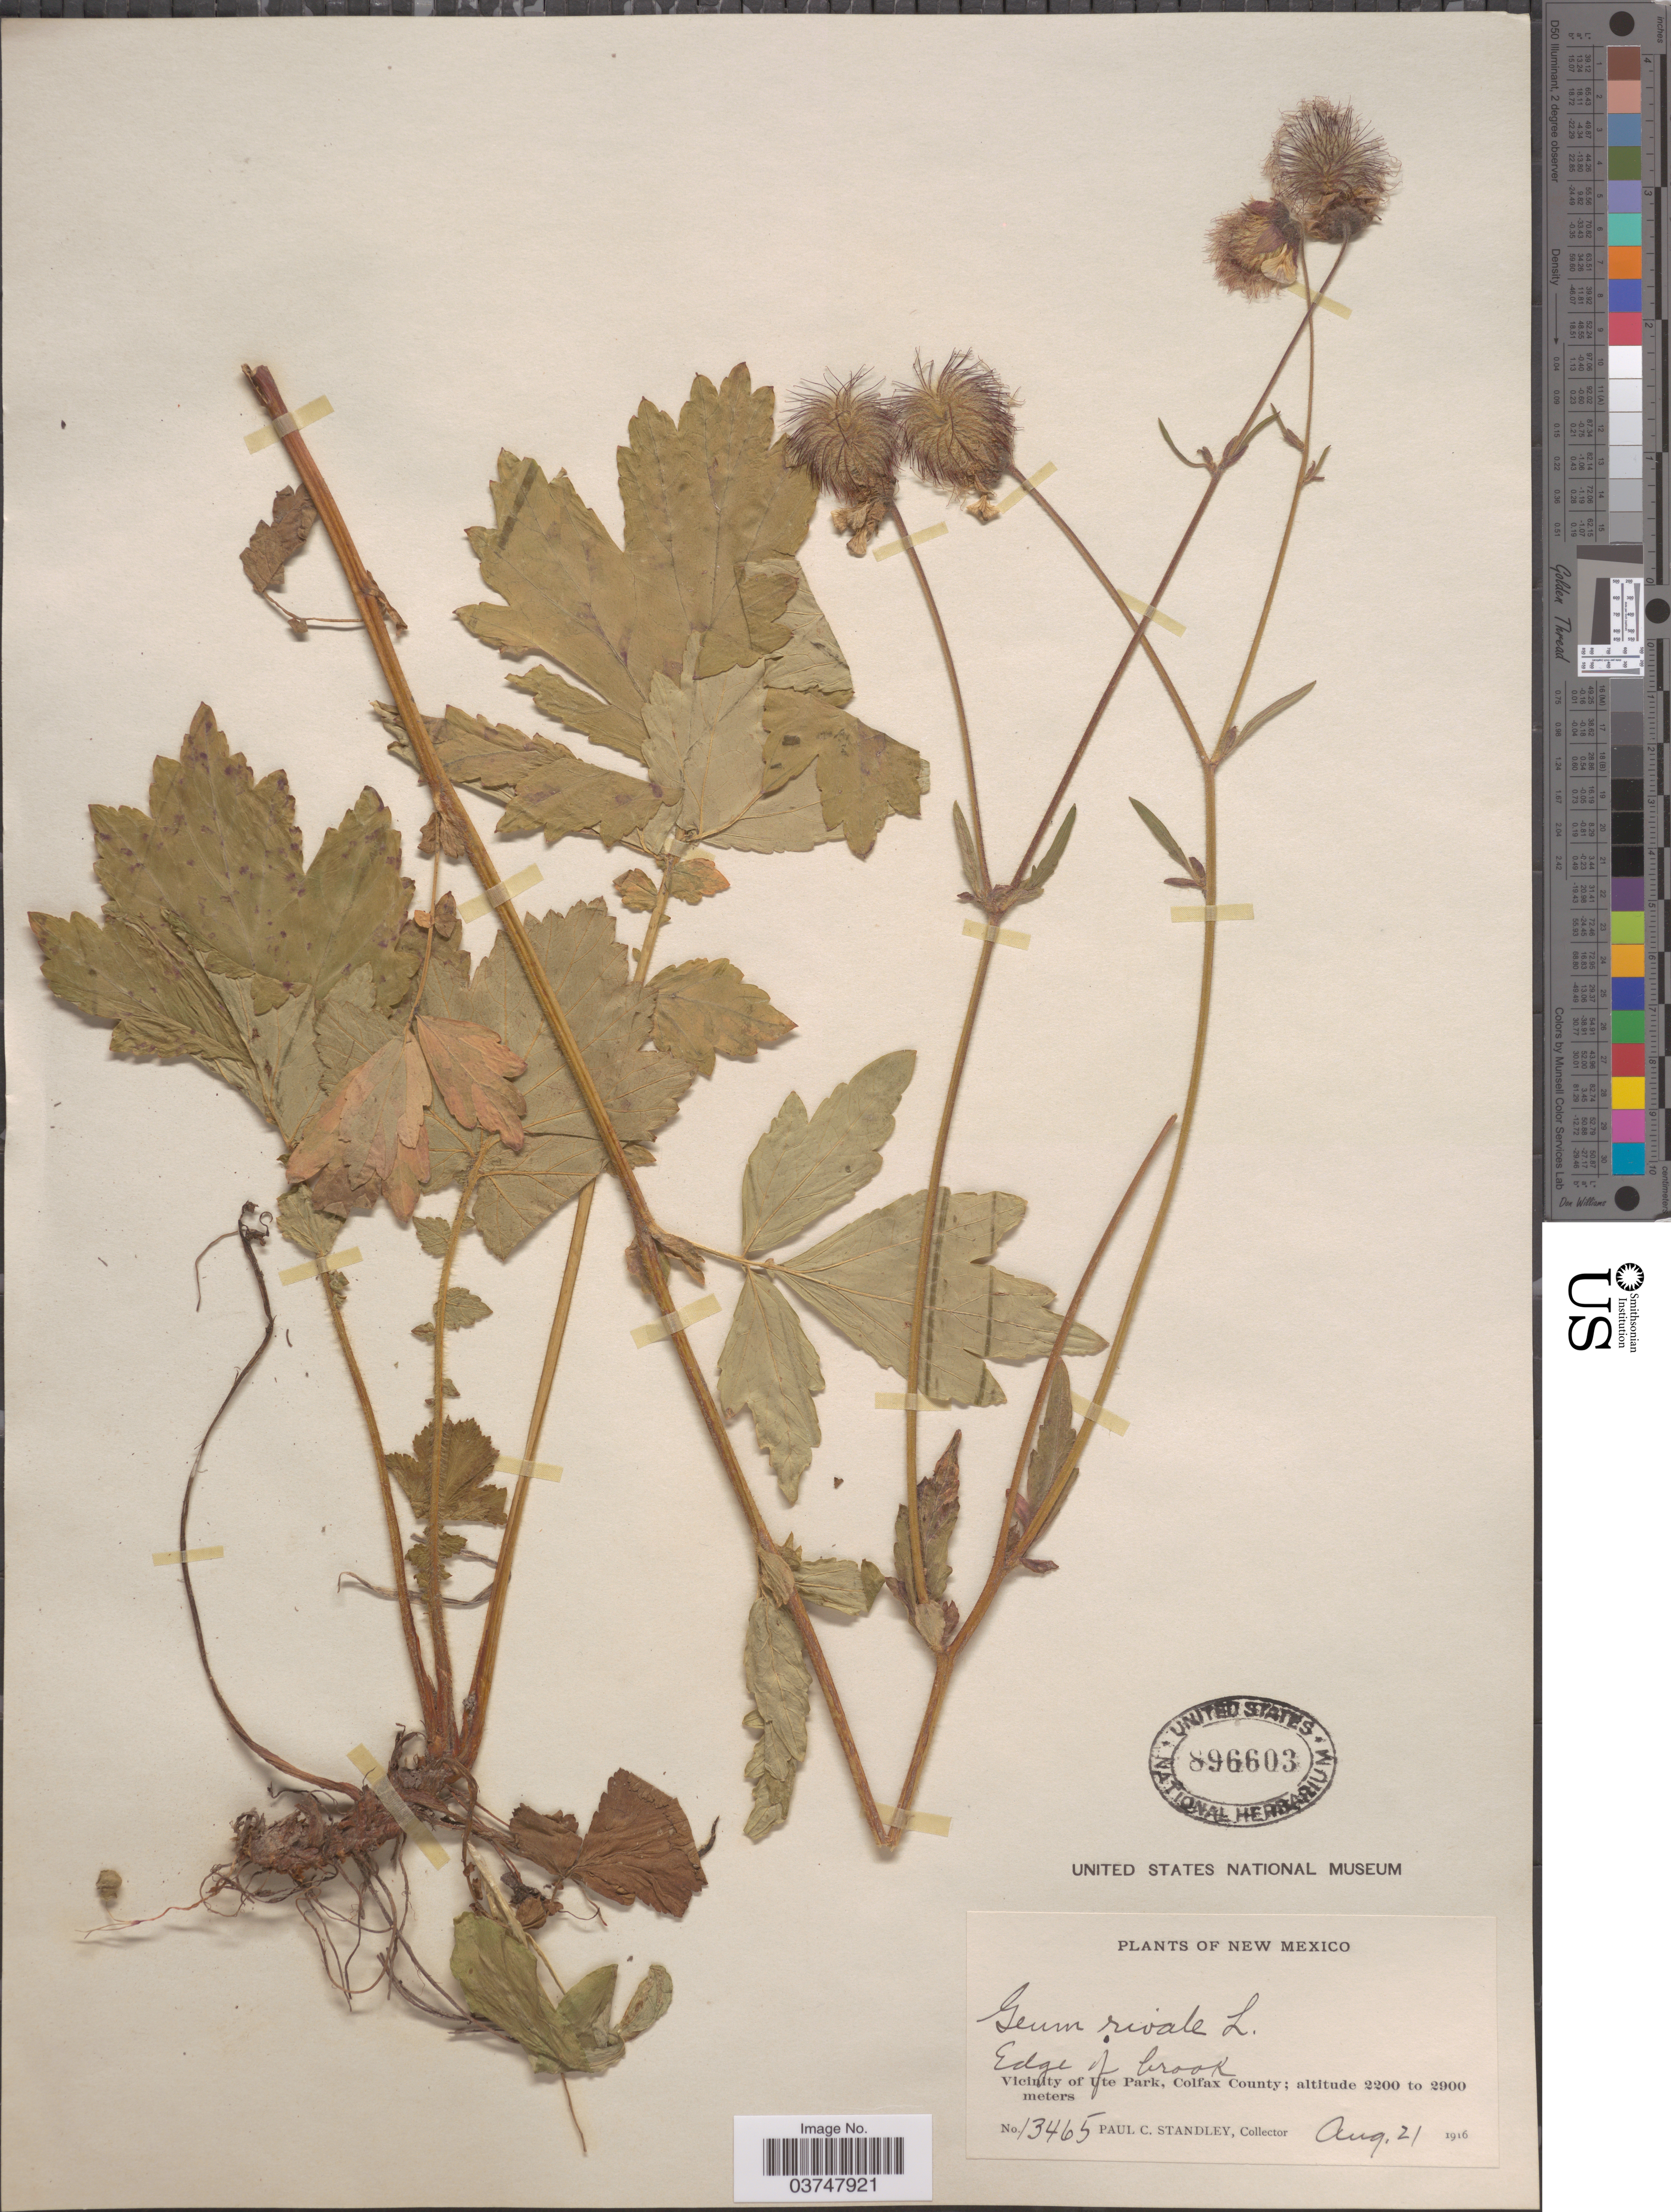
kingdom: Plantae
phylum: Tracheophyta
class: Magnoliopsida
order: Rosales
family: Rosaceae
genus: Geum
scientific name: Geum rivale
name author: L.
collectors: P. C. Standley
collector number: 13465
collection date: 1916-08-21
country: United States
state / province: New Mexico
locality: Edge of brook. Vicinity of Ute Park, Colfax County.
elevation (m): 2200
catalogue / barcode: US 896603